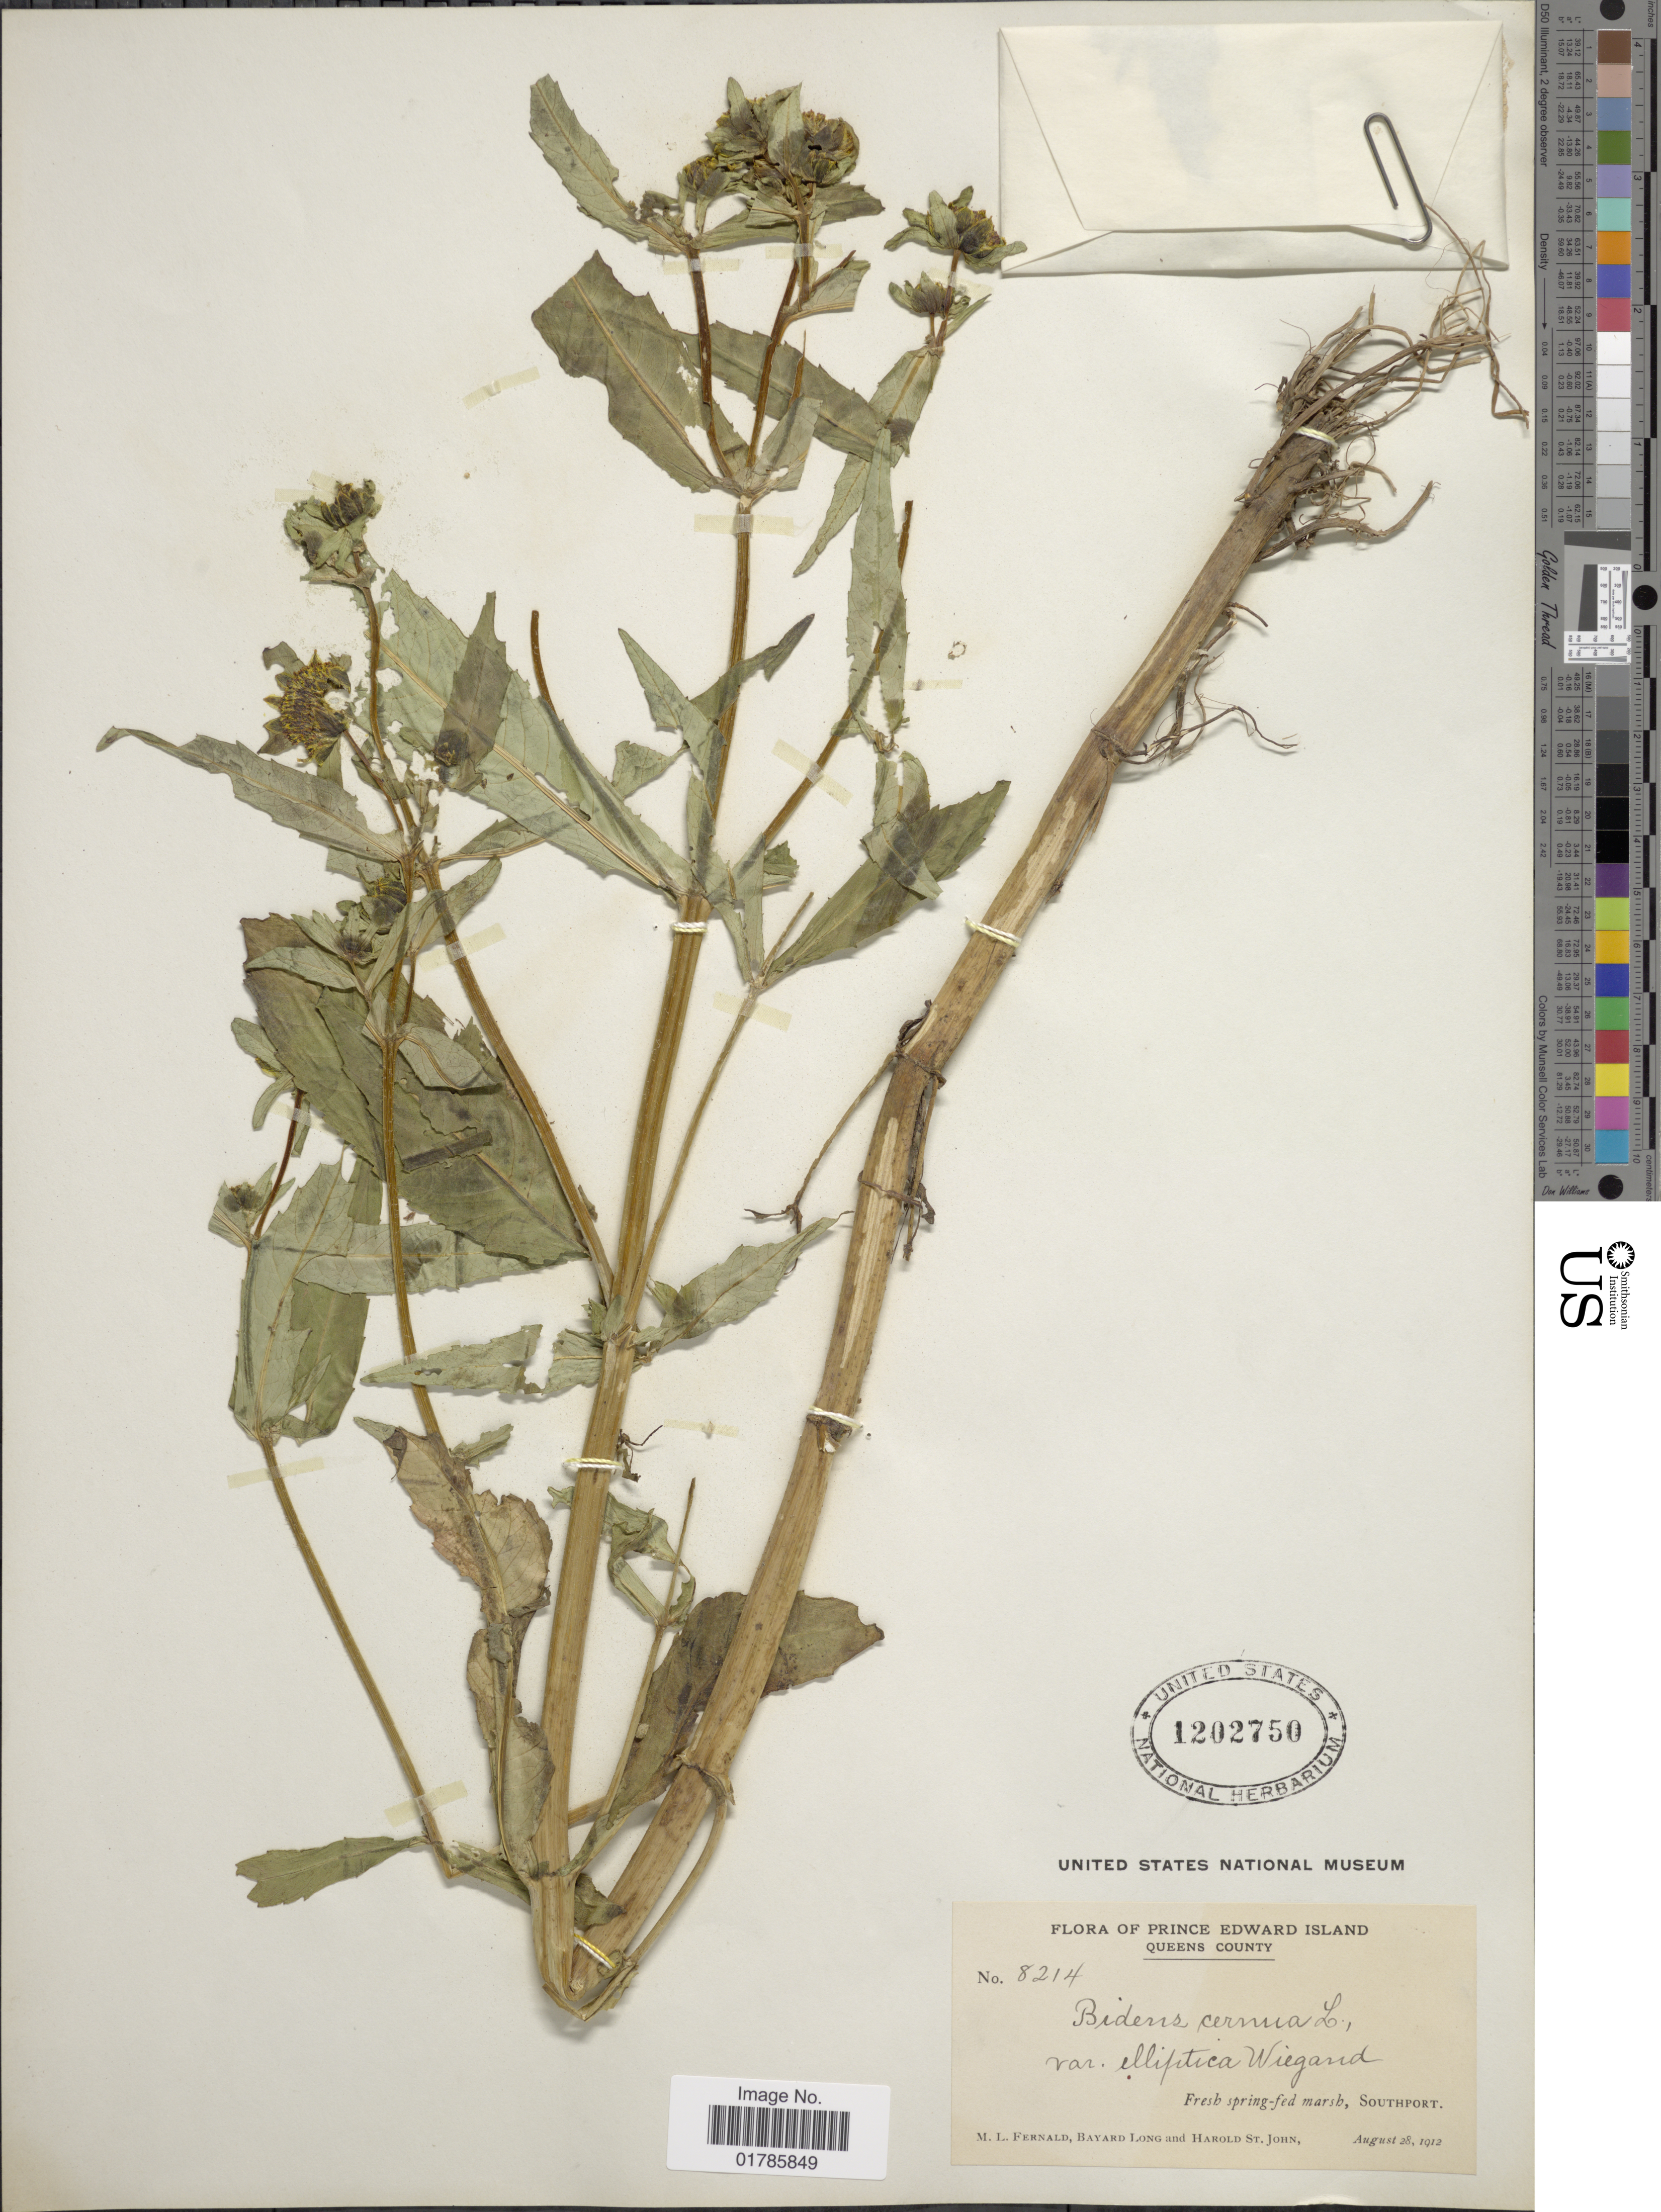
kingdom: Plantae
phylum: Tracheophyta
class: Magnoliopsida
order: Asterales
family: Asteraceae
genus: Bidens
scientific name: Bidens cernua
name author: L.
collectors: M. L. Fernald, B. Long & H. St. John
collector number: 8214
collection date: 1912-08-28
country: Canada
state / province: Prince Edward Island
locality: Queens County, Fresh spring-fed marsh, Southport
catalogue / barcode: US 1202750